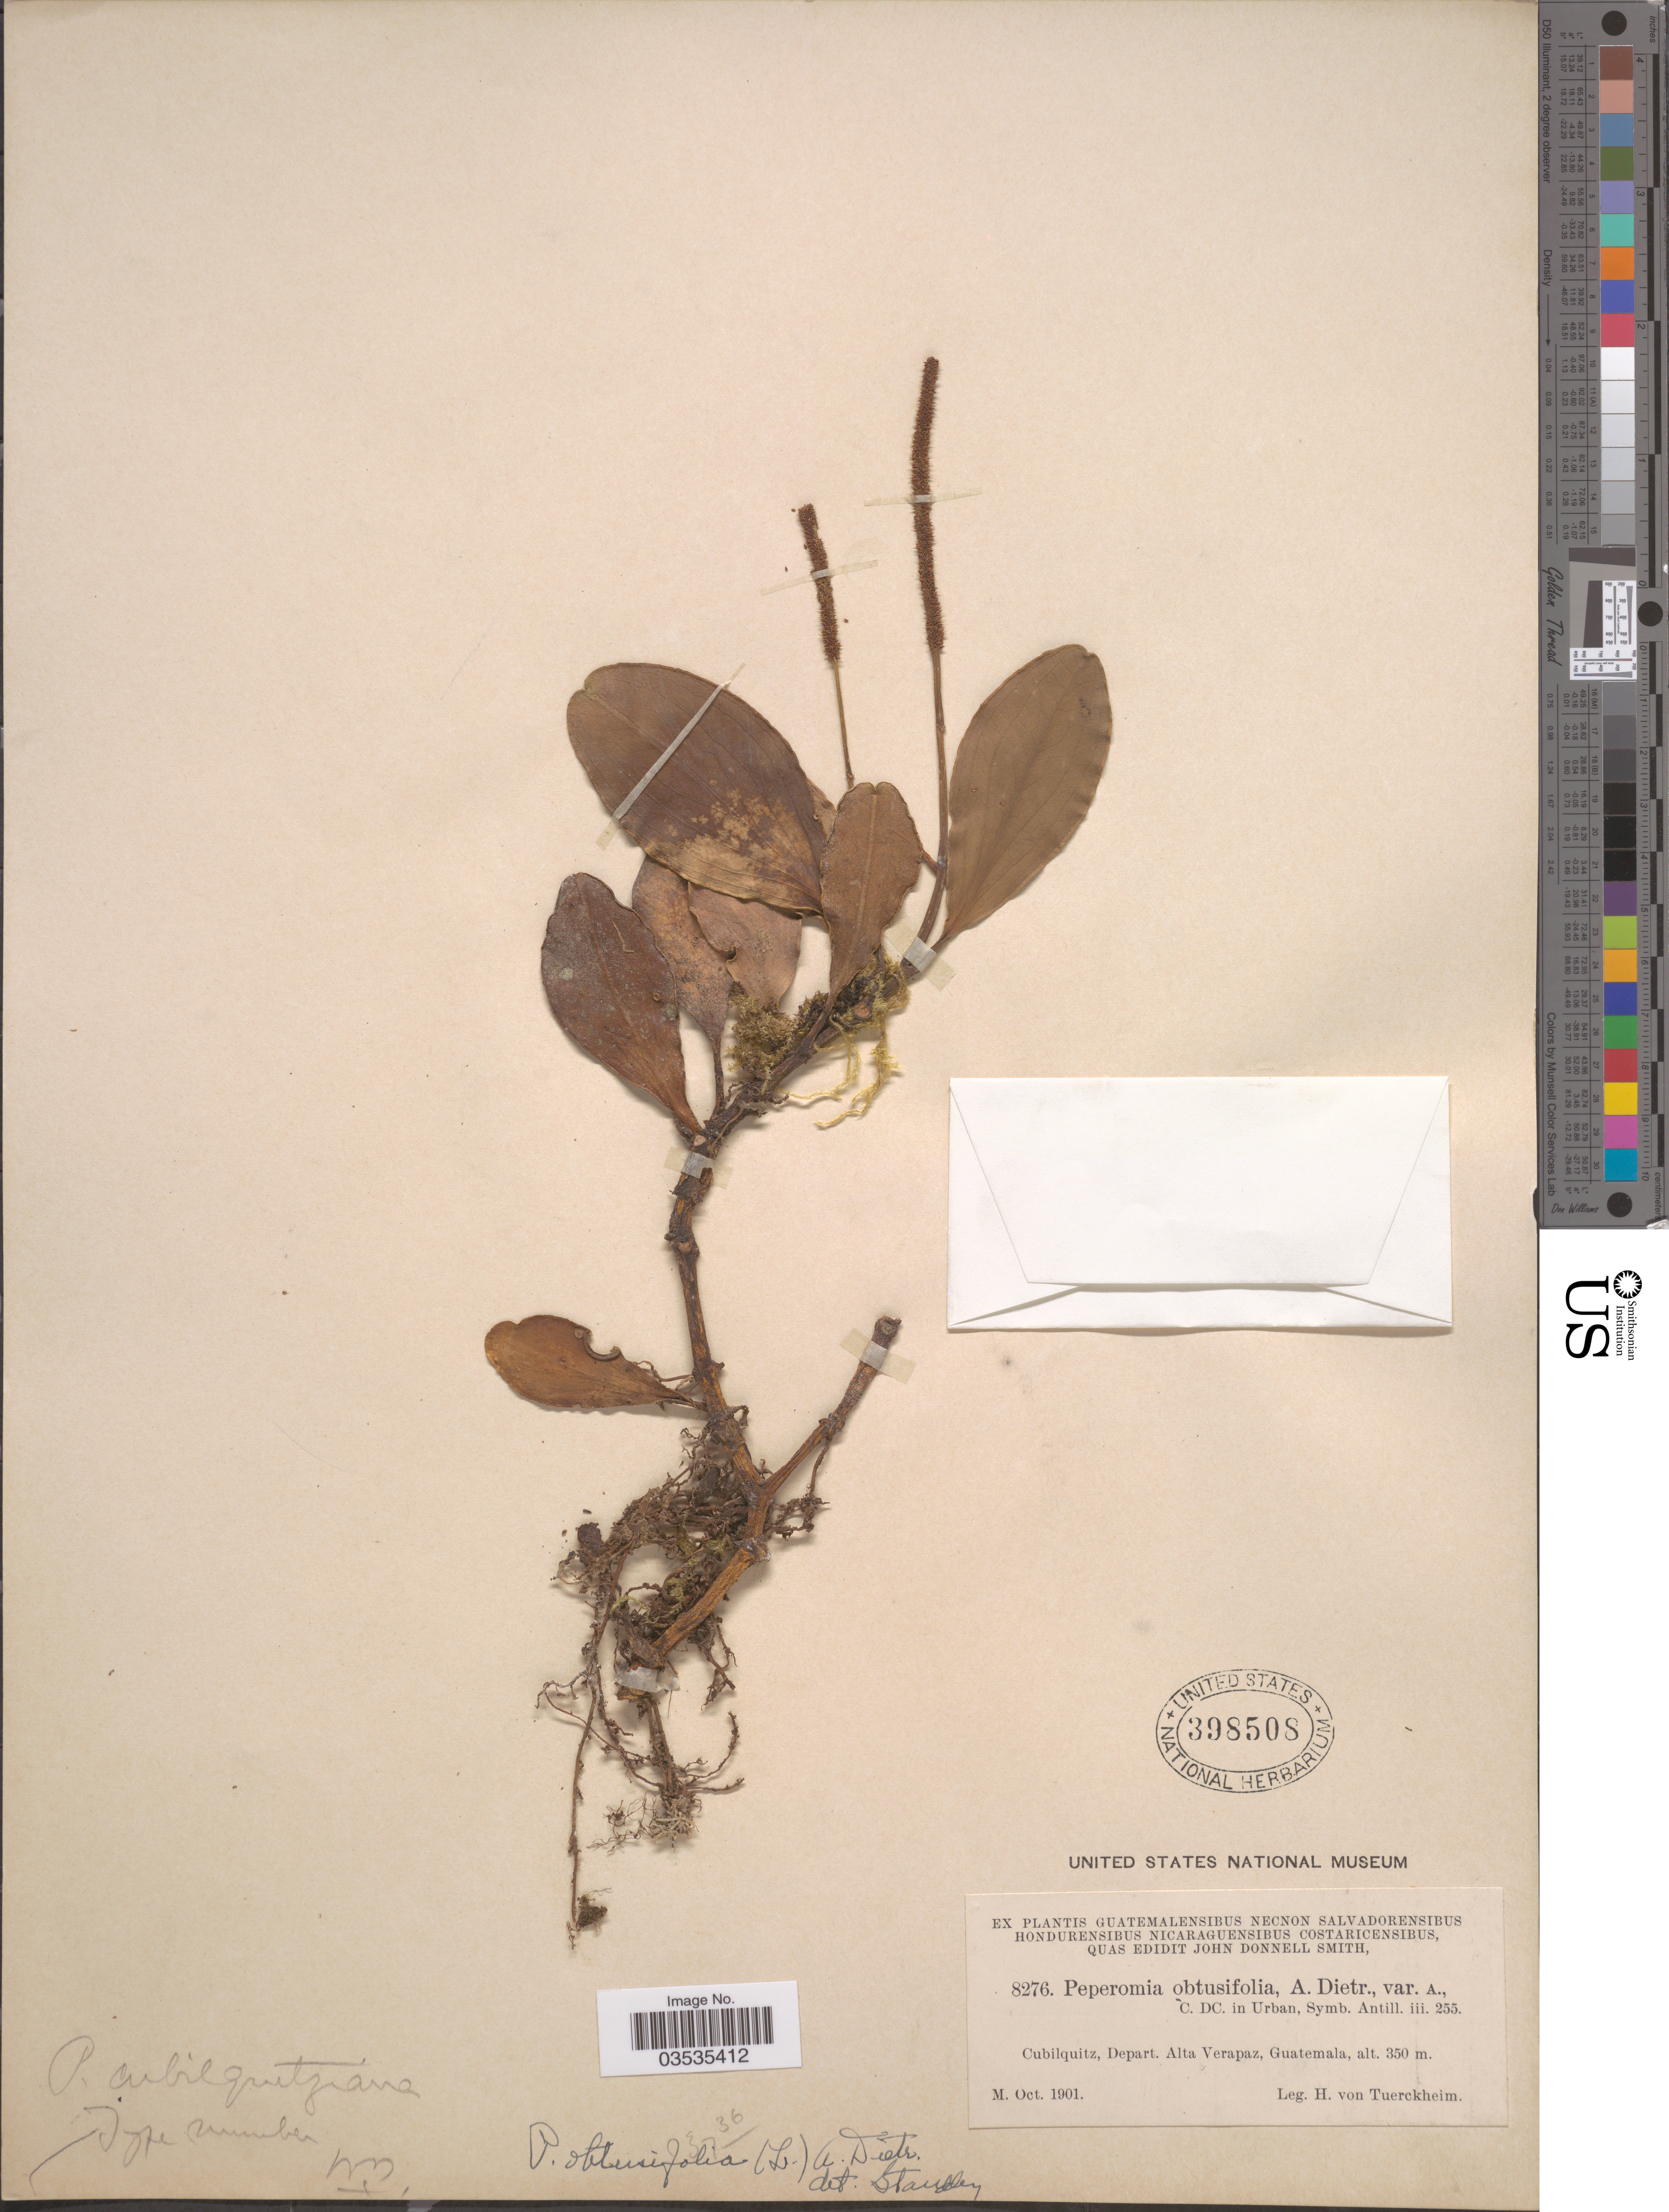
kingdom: Plantae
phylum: Tracheophyta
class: Magnoliopsida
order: Piperales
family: Piperaceae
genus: Peperomia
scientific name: Peperomia obtusifolia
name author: (L.) A. Dietr.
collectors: H. von Türckheim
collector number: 8276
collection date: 1901-10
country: Guatemala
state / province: Alta Verapaz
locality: Cubilquitz, Depart. Alta Verapaz.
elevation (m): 350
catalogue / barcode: US 398508